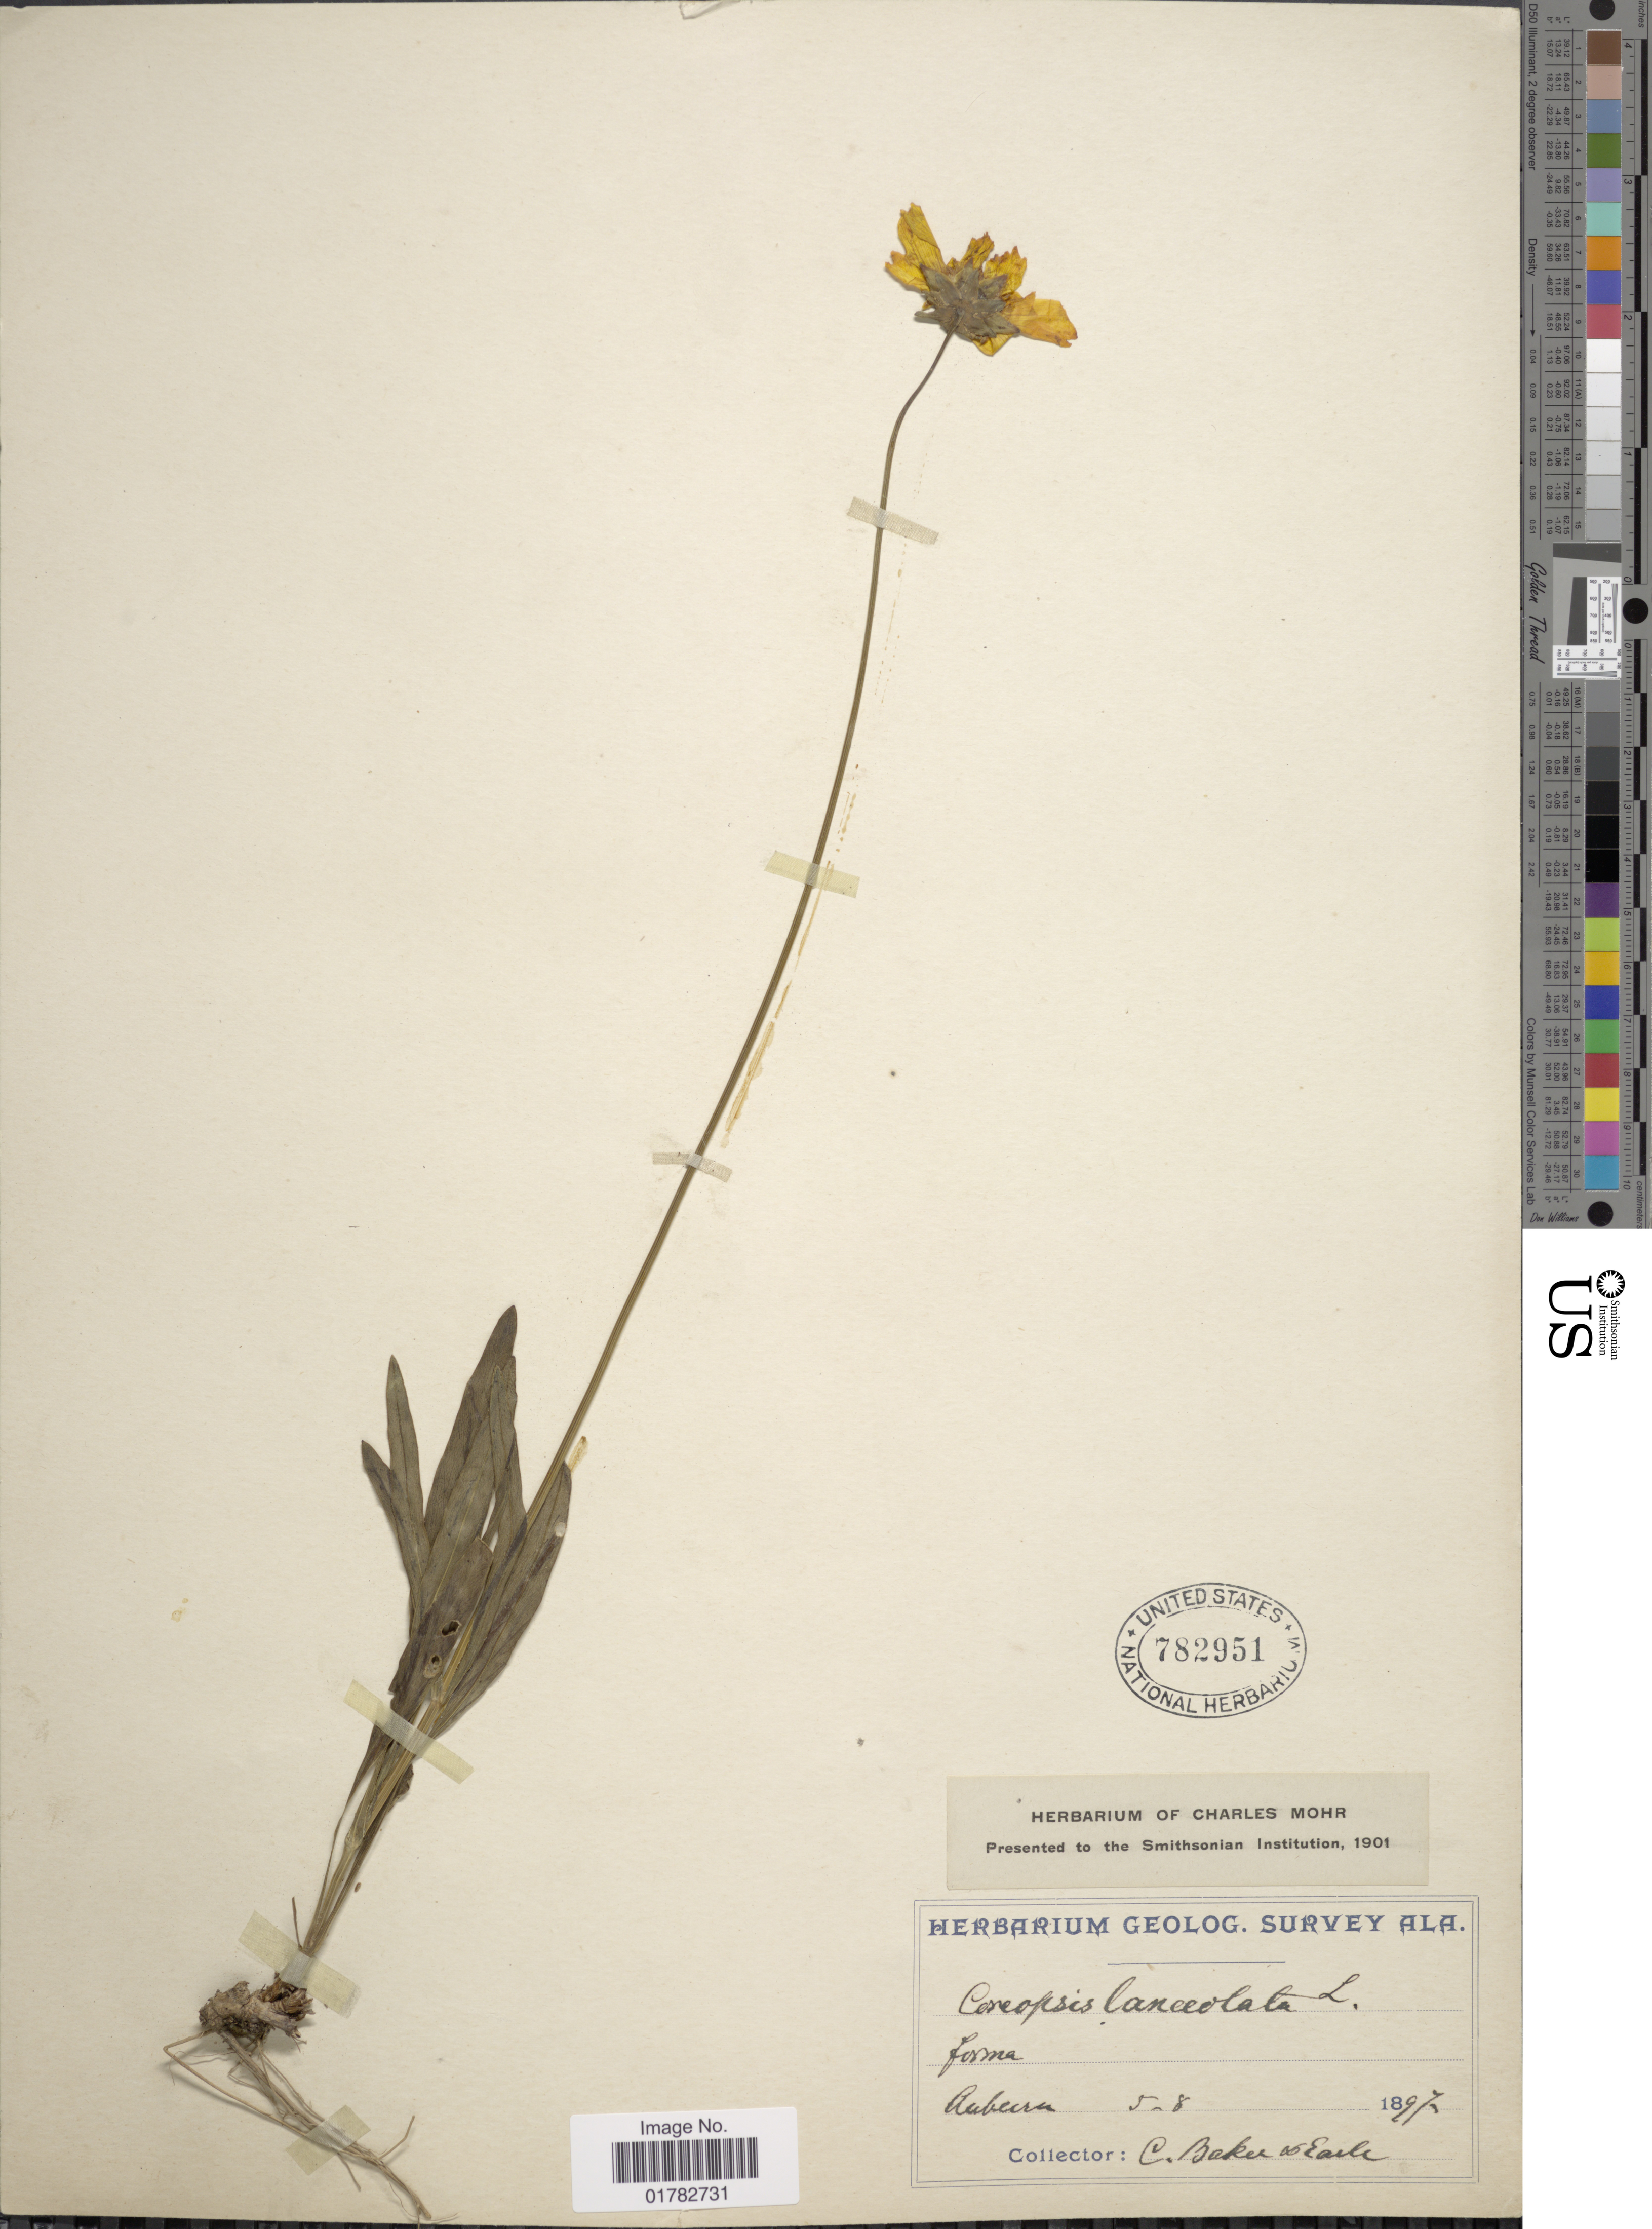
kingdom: Plantae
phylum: Tracheophyta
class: Magnoliopsida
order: Asterales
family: Asteraceae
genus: Coreopsis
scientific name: Coreopsis lanceolata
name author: L.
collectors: C. Baker & -. Earle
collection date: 1897-08-05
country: United States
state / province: Alabama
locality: Auburn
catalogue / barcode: US 782951